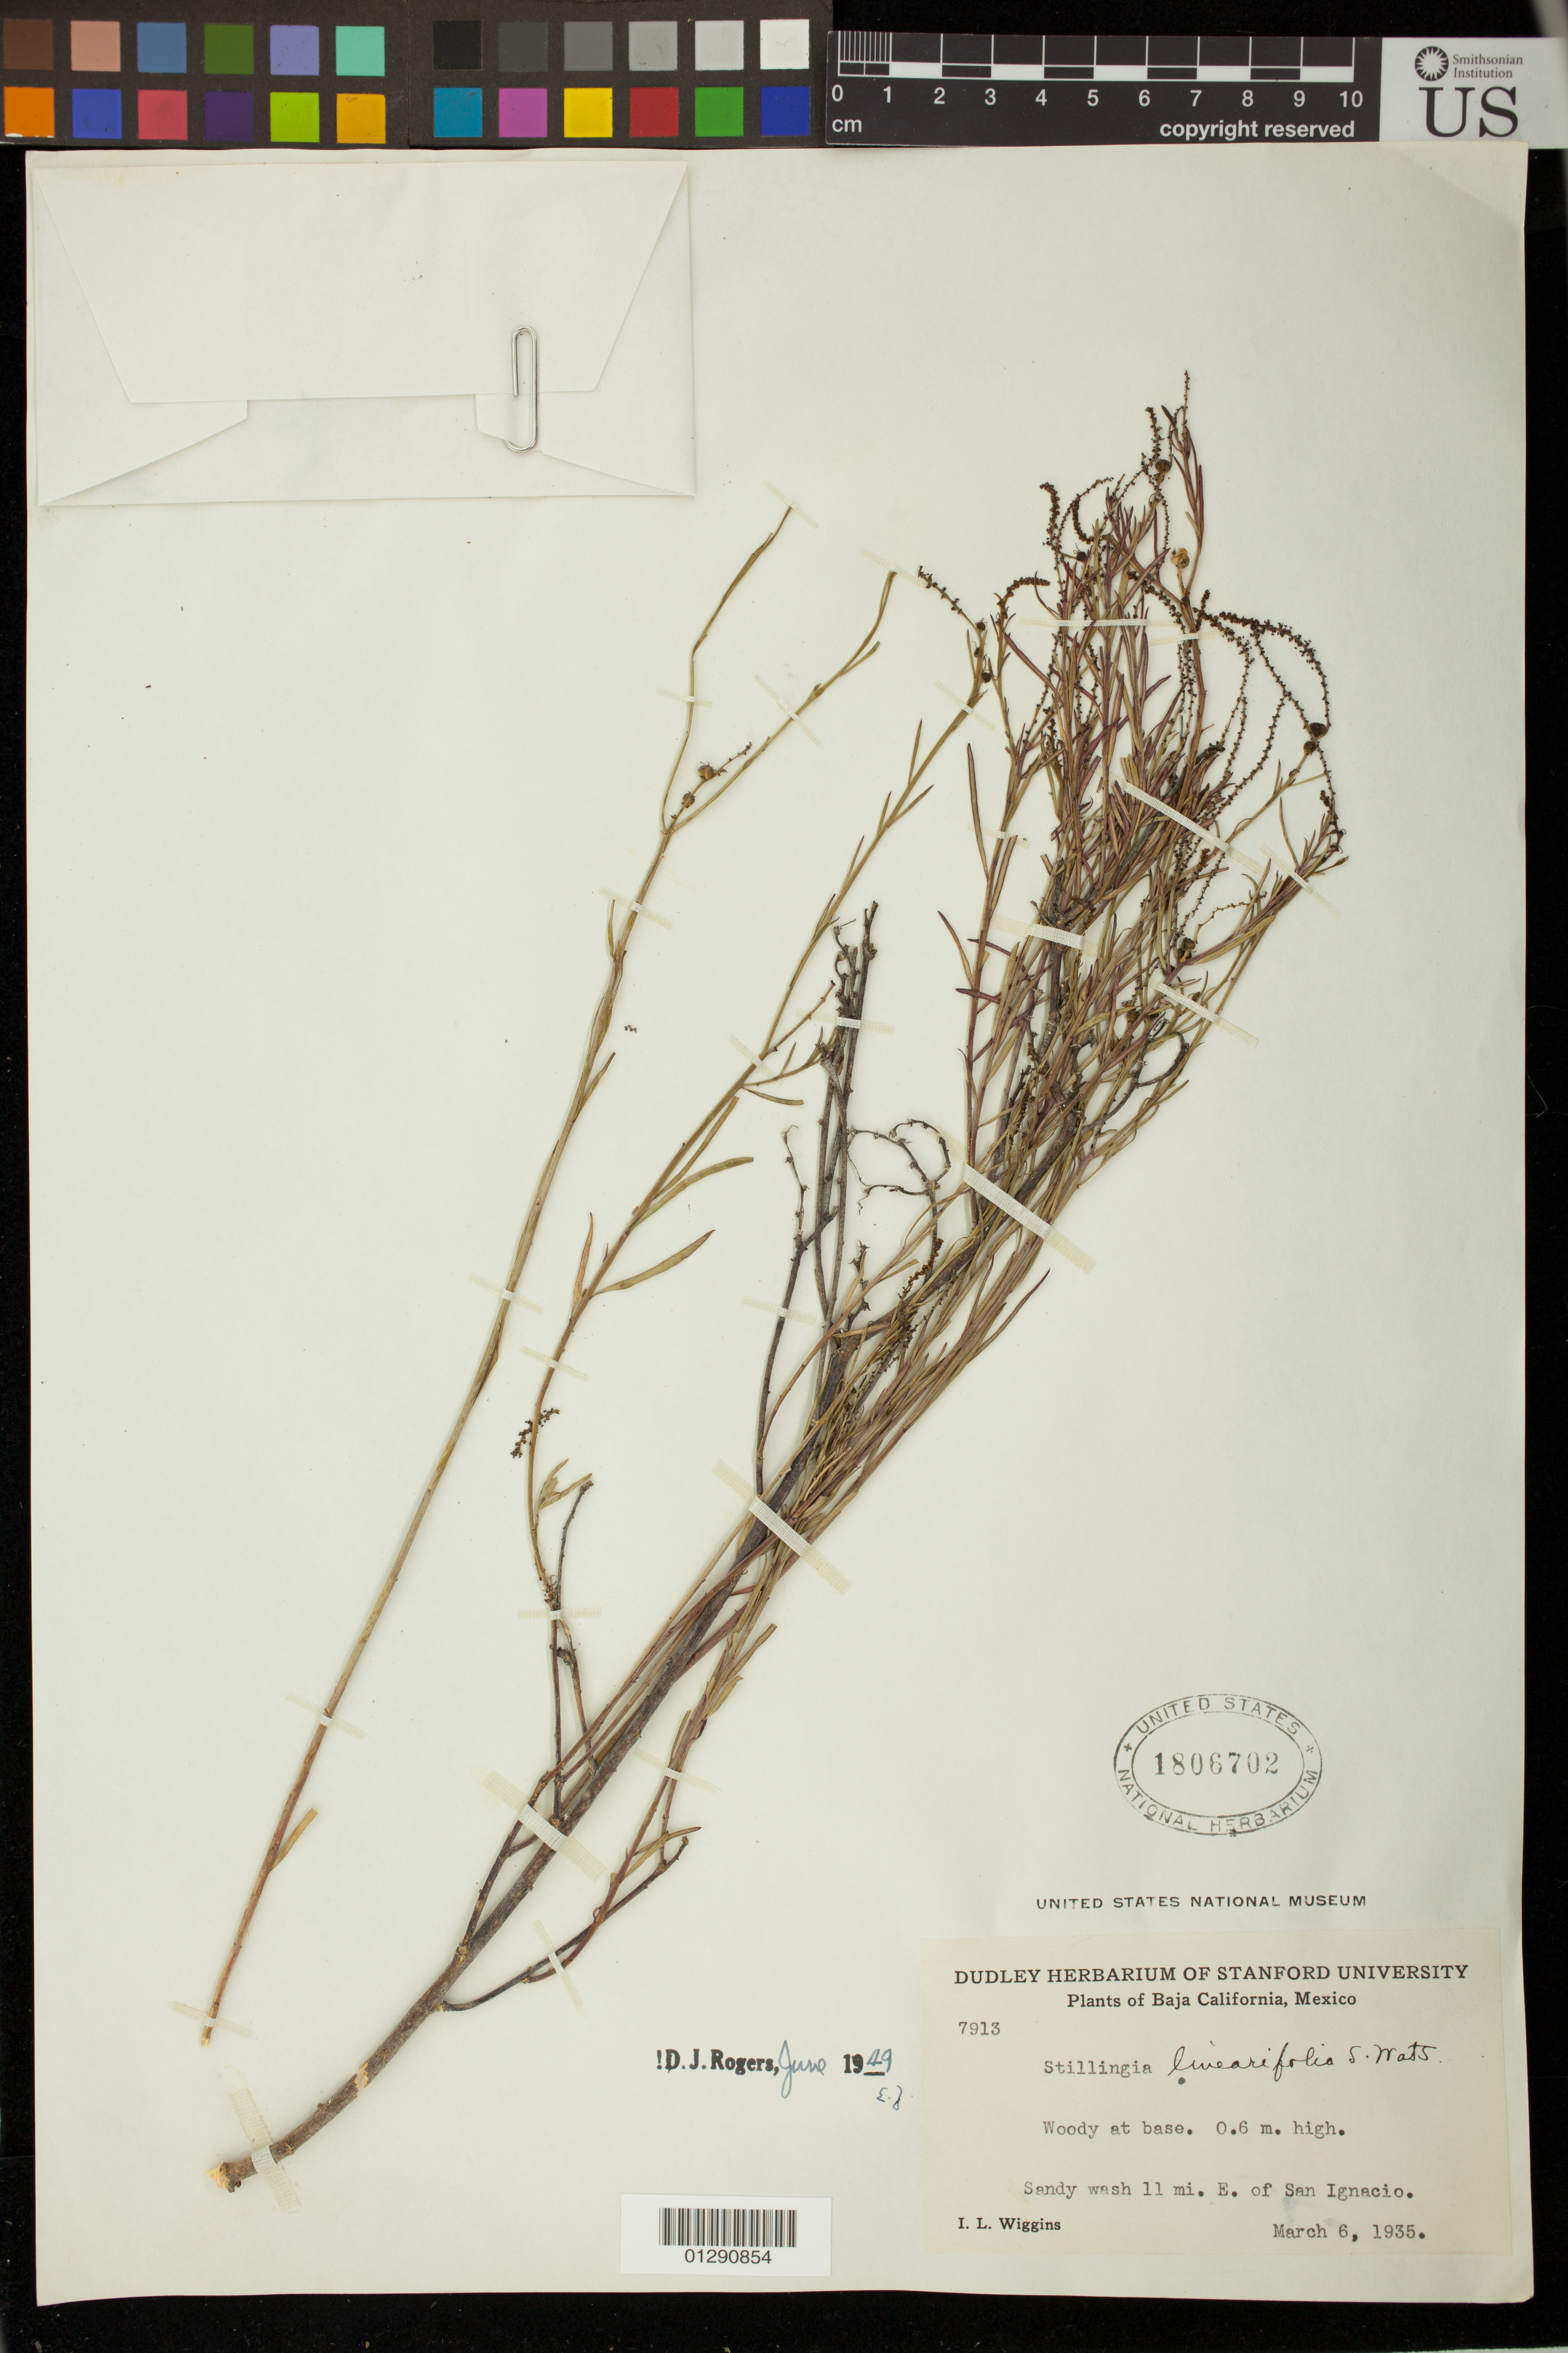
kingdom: Plantae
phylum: Tracheophyta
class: Magnoliopsida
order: Malpighiales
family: Euphorbiaceae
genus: Stillingia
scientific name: Stillingia linearifolia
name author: S. Watson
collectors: I. L. Wiggins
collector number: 7913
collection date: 1935-03-06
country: Mexico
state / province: Baja California Sur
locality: Sandy wash 11 mi. E. of San Ignacio.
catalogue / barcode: US 1806702